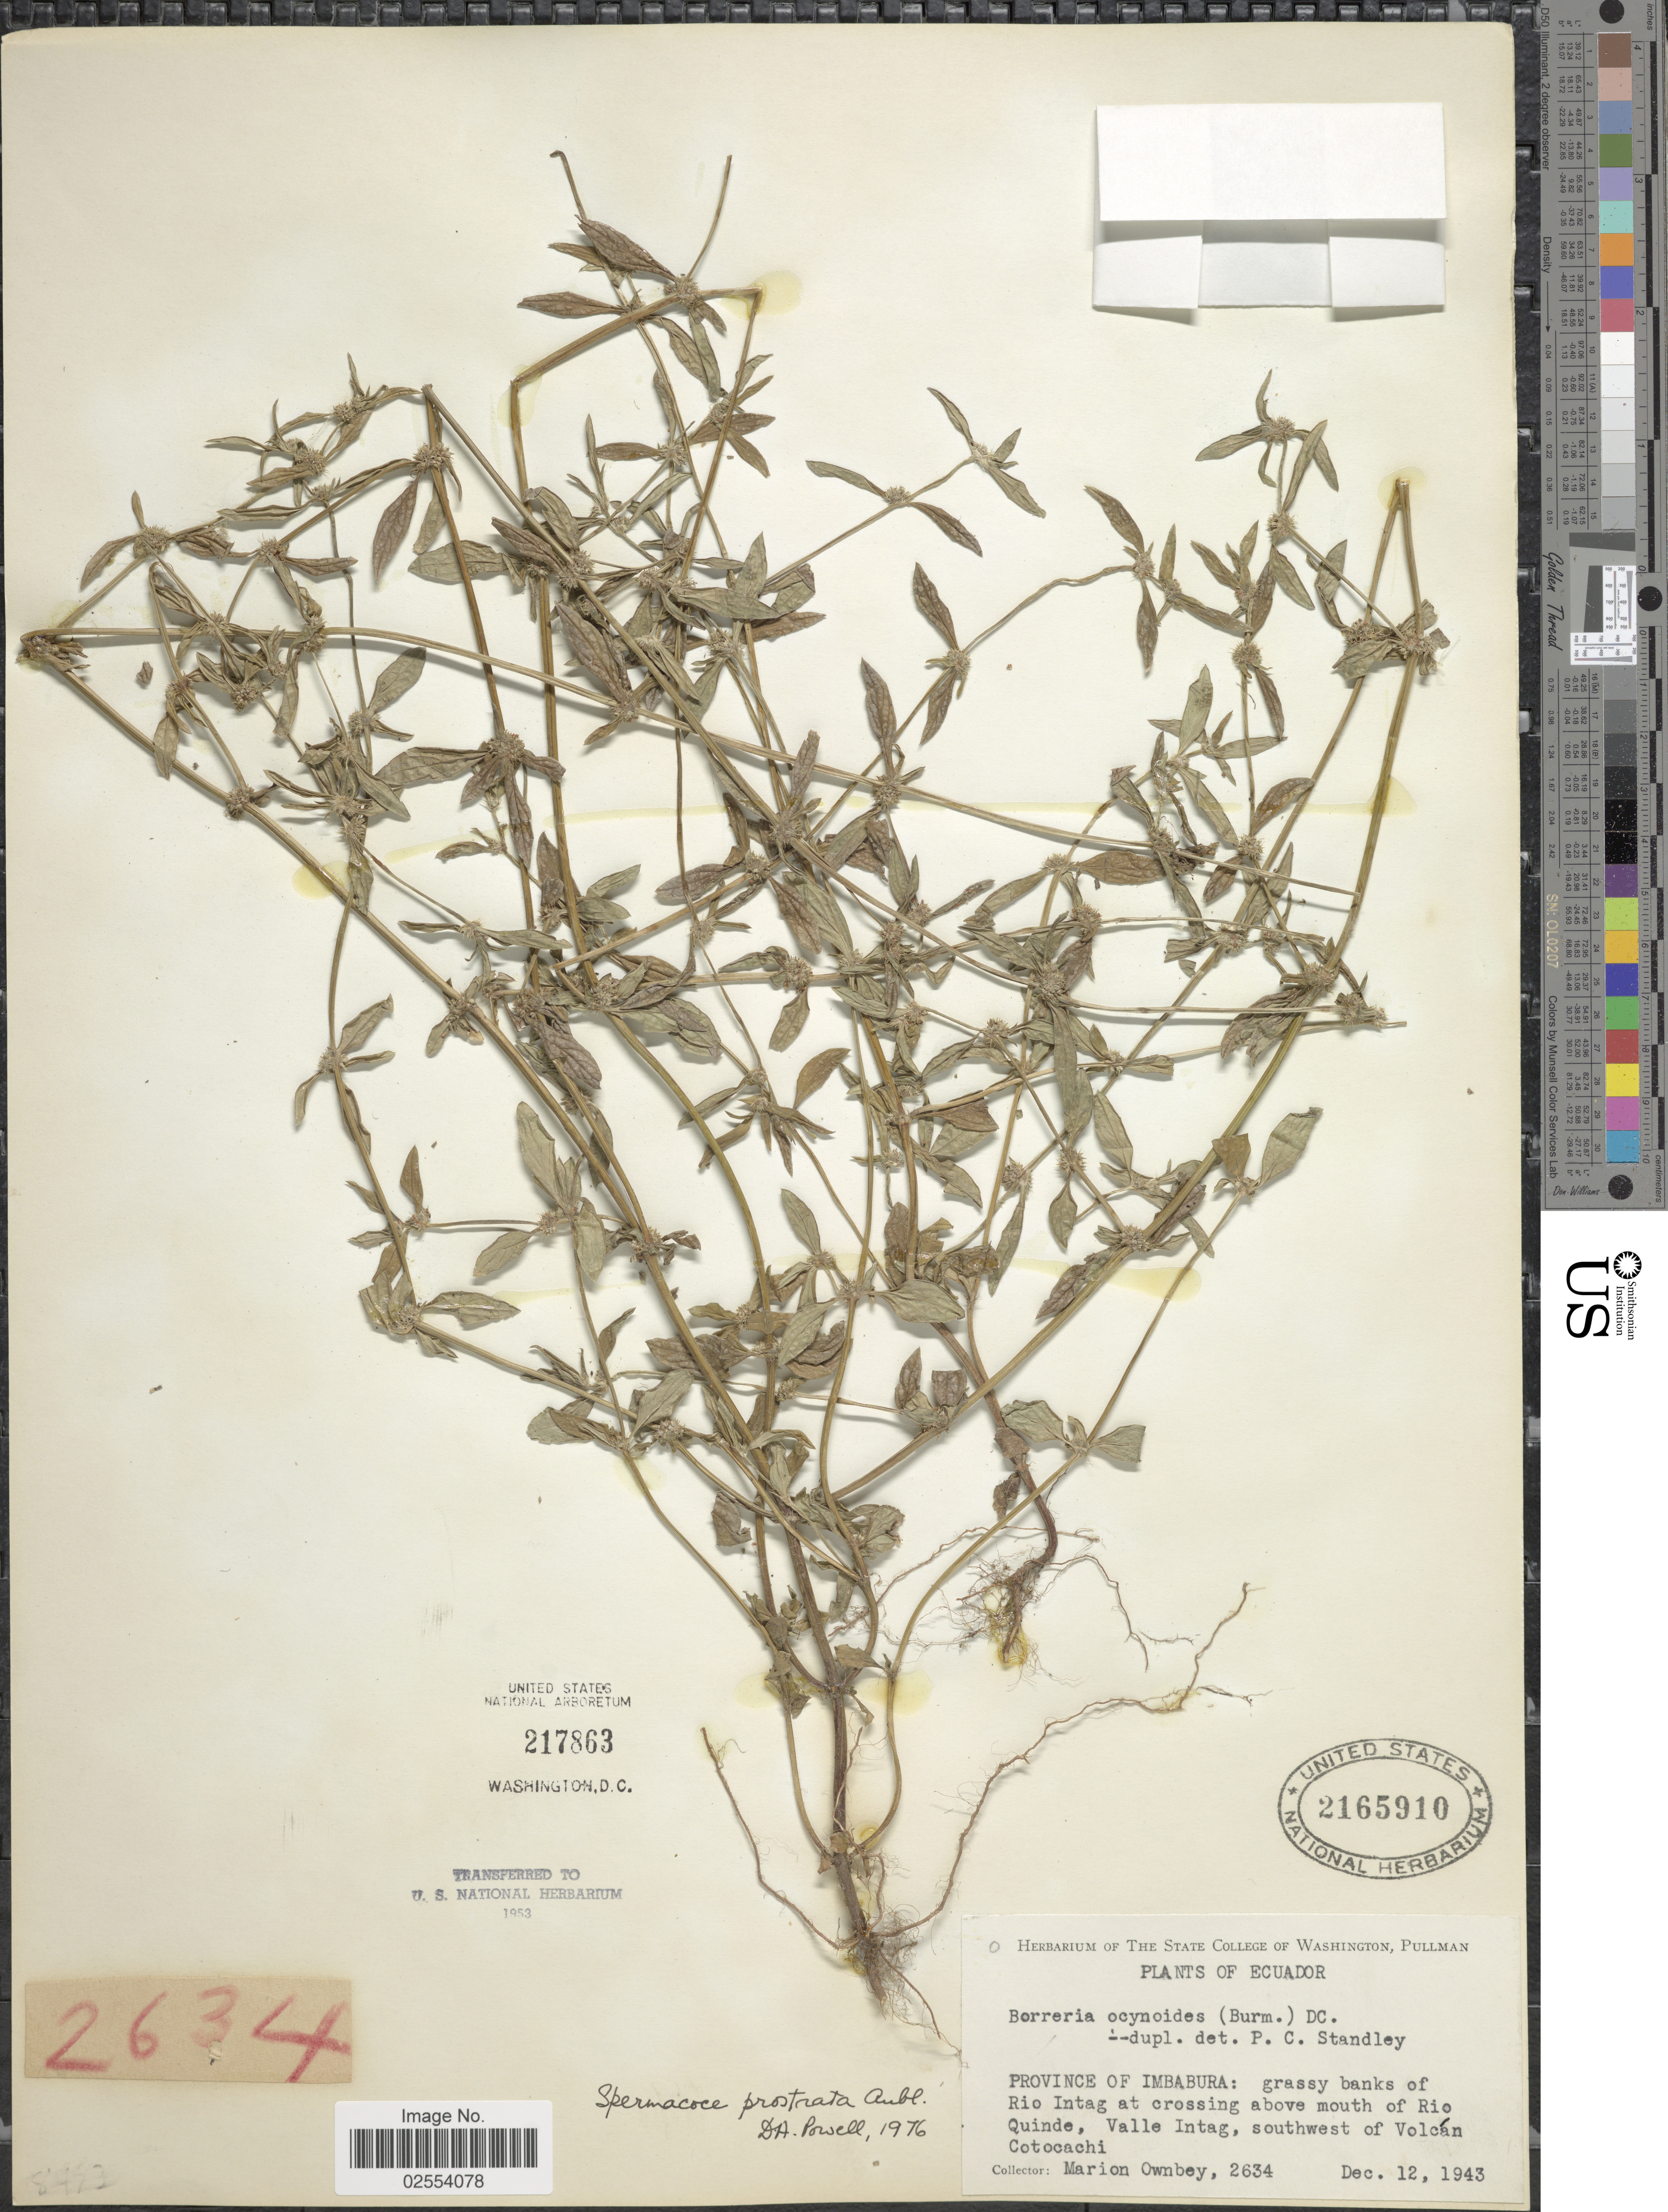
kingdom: Plantae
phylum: Tracheophyta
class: Magnoliopsida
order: Gentianales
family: Rubiaceae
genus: Borreria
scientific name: Borreria ocymoides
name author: (Burm. f.) DC.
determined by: Kirkbride, J. H., Jr.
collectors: F. M. Ownbey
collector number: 2634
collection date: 1943-12-12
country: Ecuador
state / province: Imbabura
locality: Grassy banks of Rio Intag at crossing above mouth of Rio Quinde, Valle Intag, southwest of Volcán Cotocachi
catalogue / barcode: US 2165910